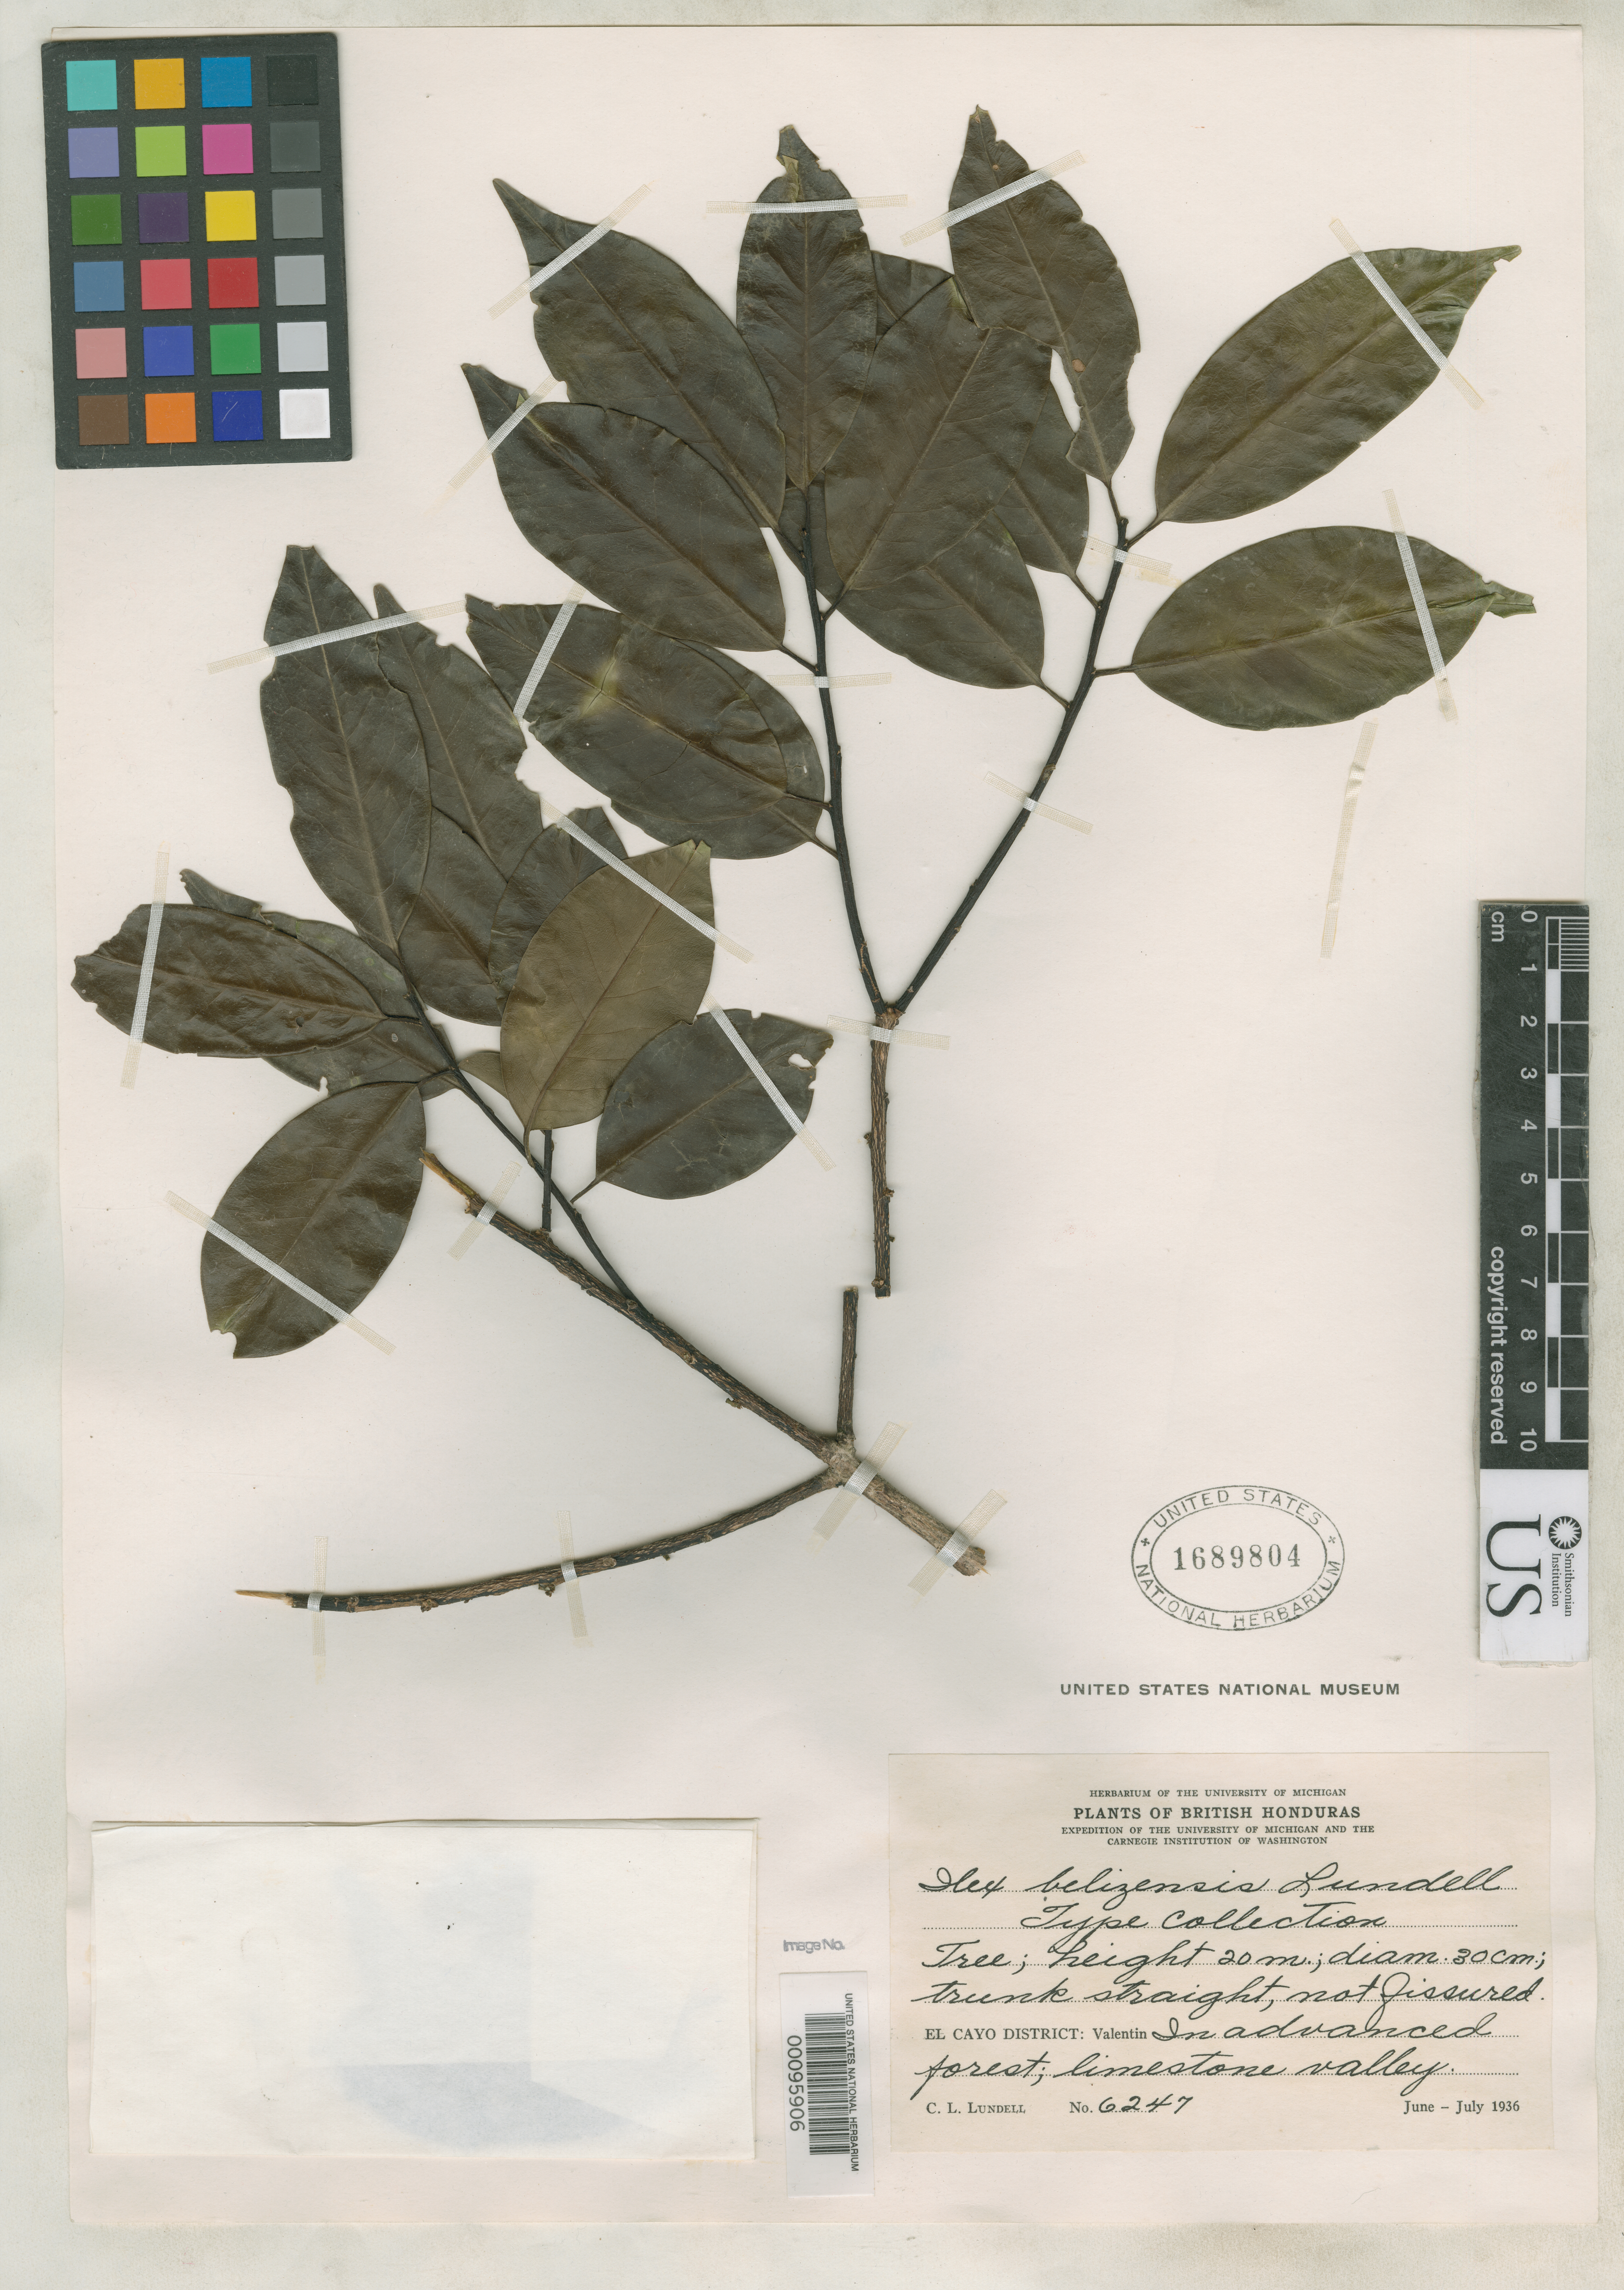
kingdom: Plantae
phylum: Tracheophyta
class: Magnoliopsida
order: Aquifoliales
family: Aquifoliaceae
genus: Ilex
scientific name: Ilex belizensis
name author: Lundell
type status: Isotype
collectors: C. L. Lundell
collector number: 6247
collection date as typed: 26 Jun 1936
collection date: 1936-06-26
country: Belize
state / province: Cayo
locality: Valentin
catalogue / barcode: US 1689804